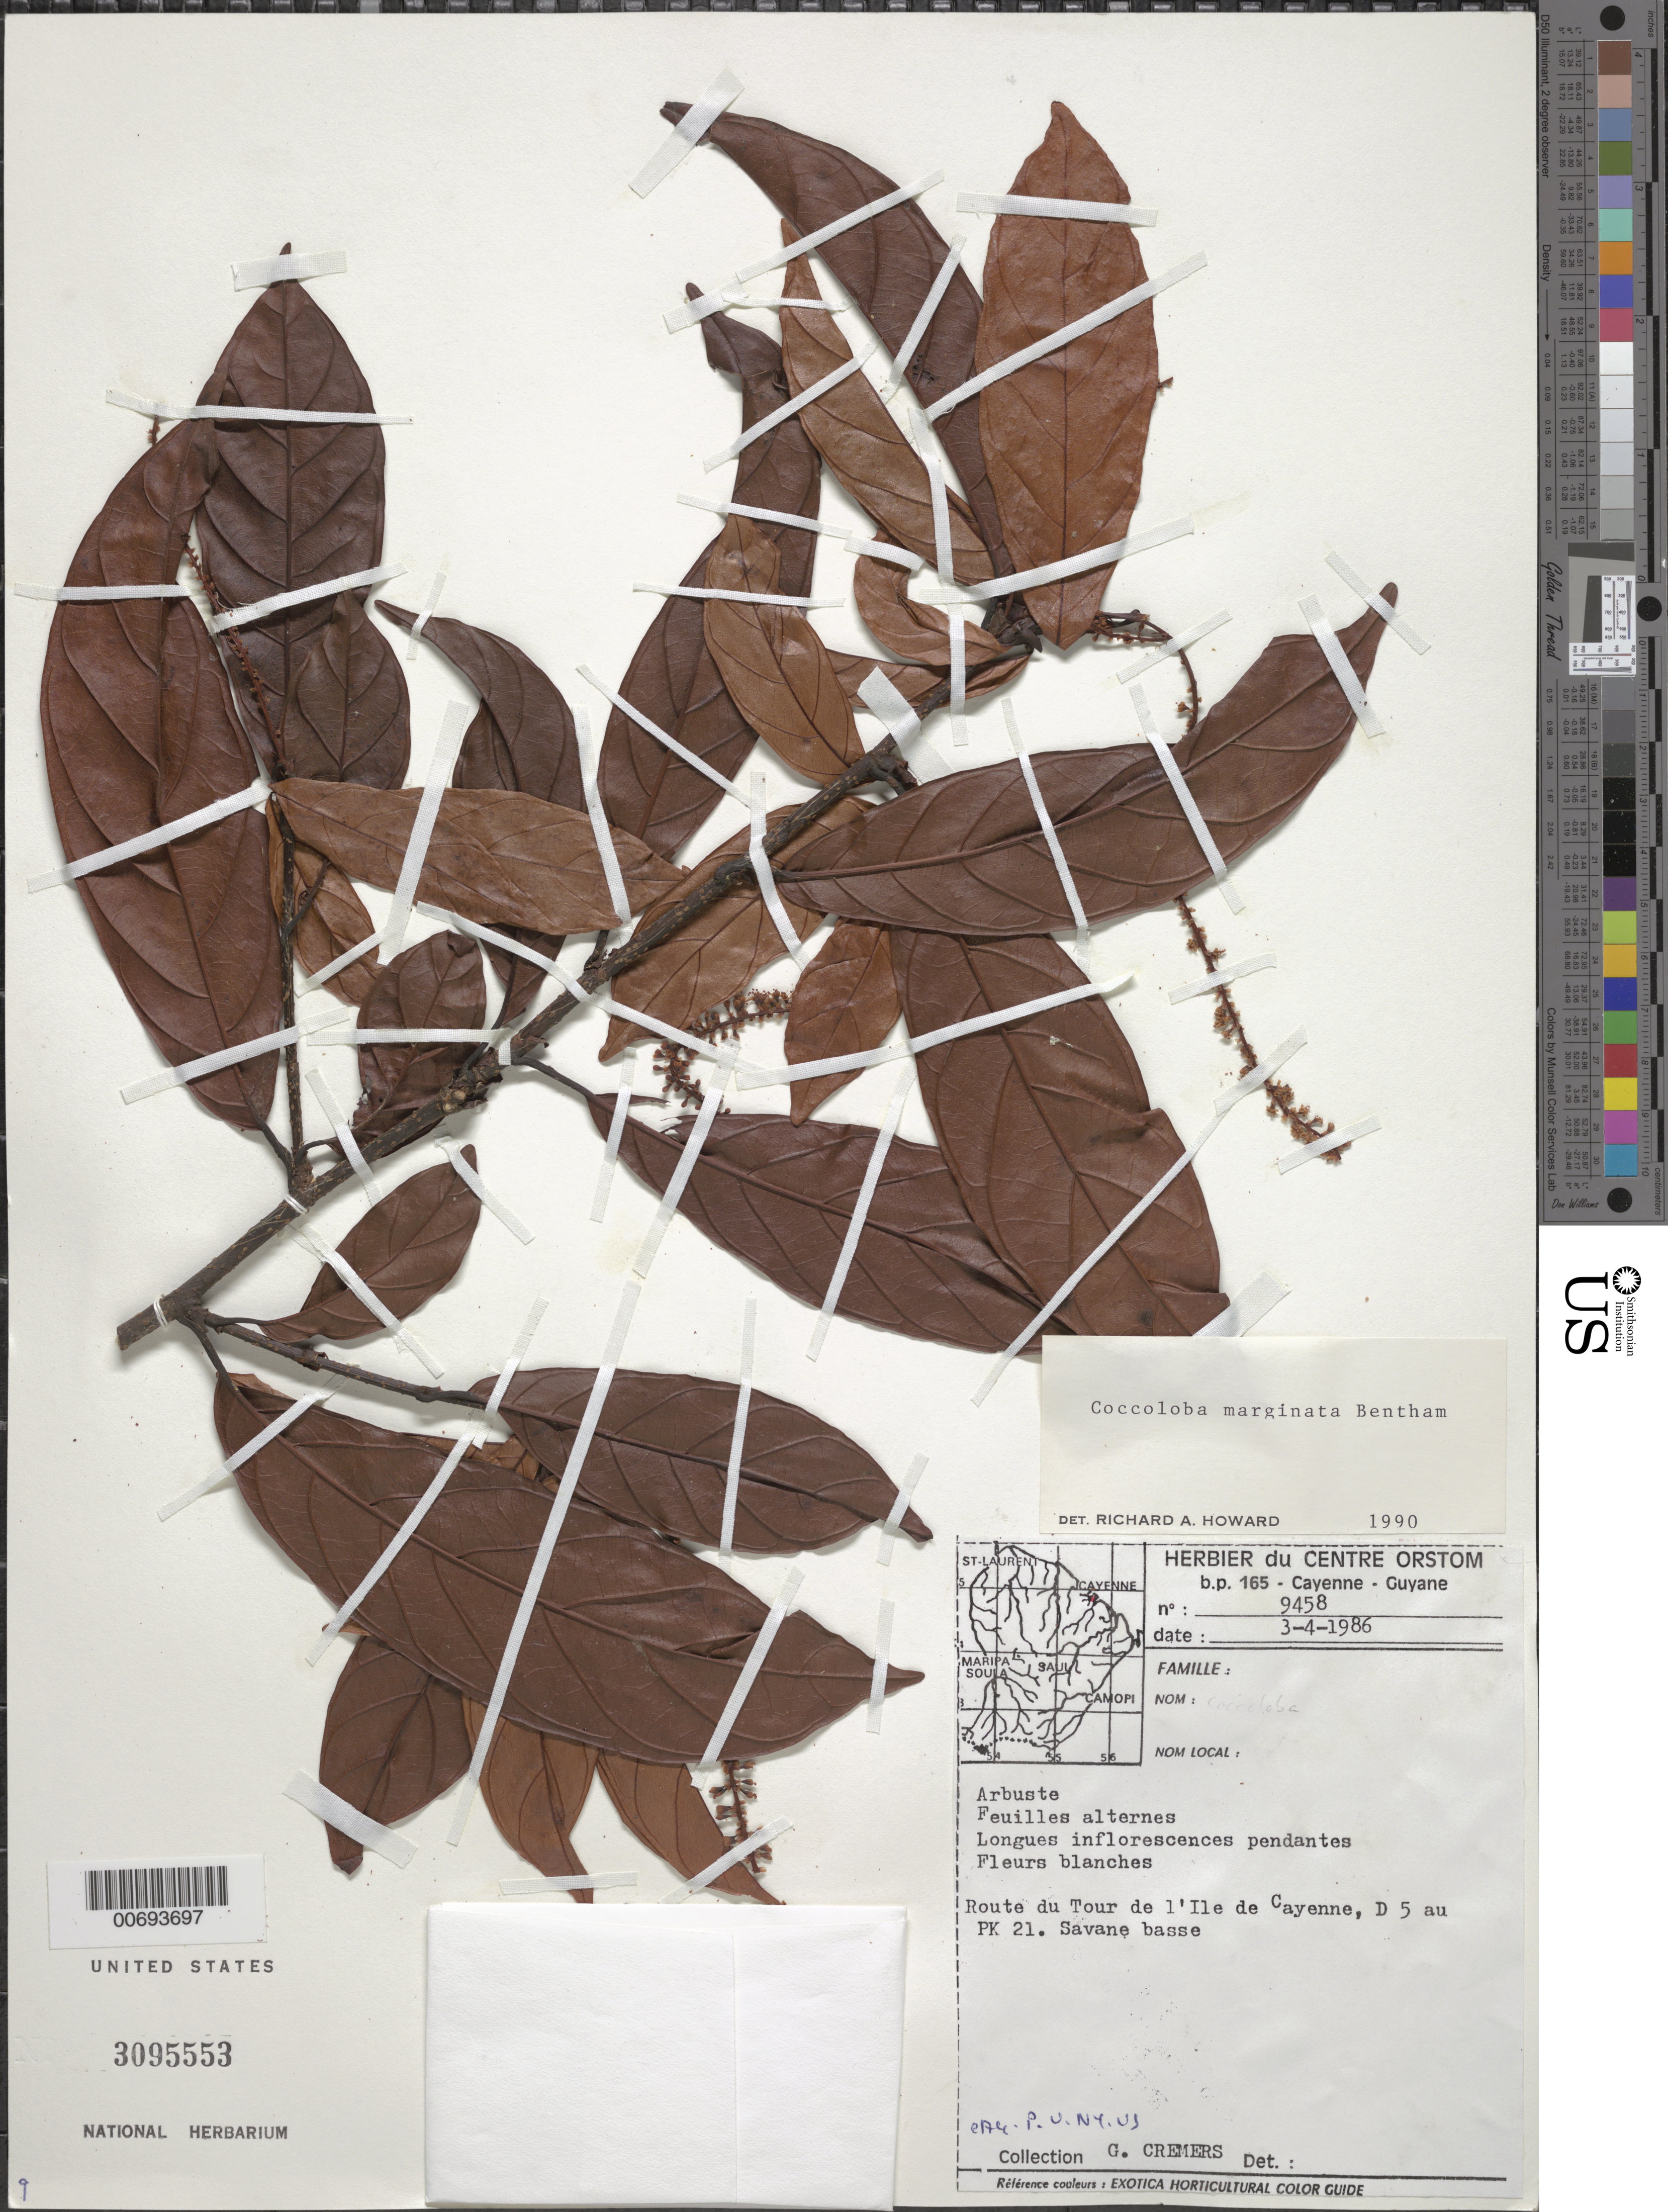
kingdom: Plantae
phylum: Tracheophyta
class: Magnoliopsida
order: Caryophyllales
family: Polygonaceae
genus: Coccoloba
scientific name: Coccoloba marginata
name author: Benth.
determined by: Howard, R. A.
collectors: G. Cremers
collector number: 9458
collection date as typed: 3-Apr-86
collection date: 1986-04-03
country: French Guiana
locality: Ile de Cayenne, route du Tour, D 5 au PK 21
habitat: Low savanna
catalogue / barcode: US 3095553